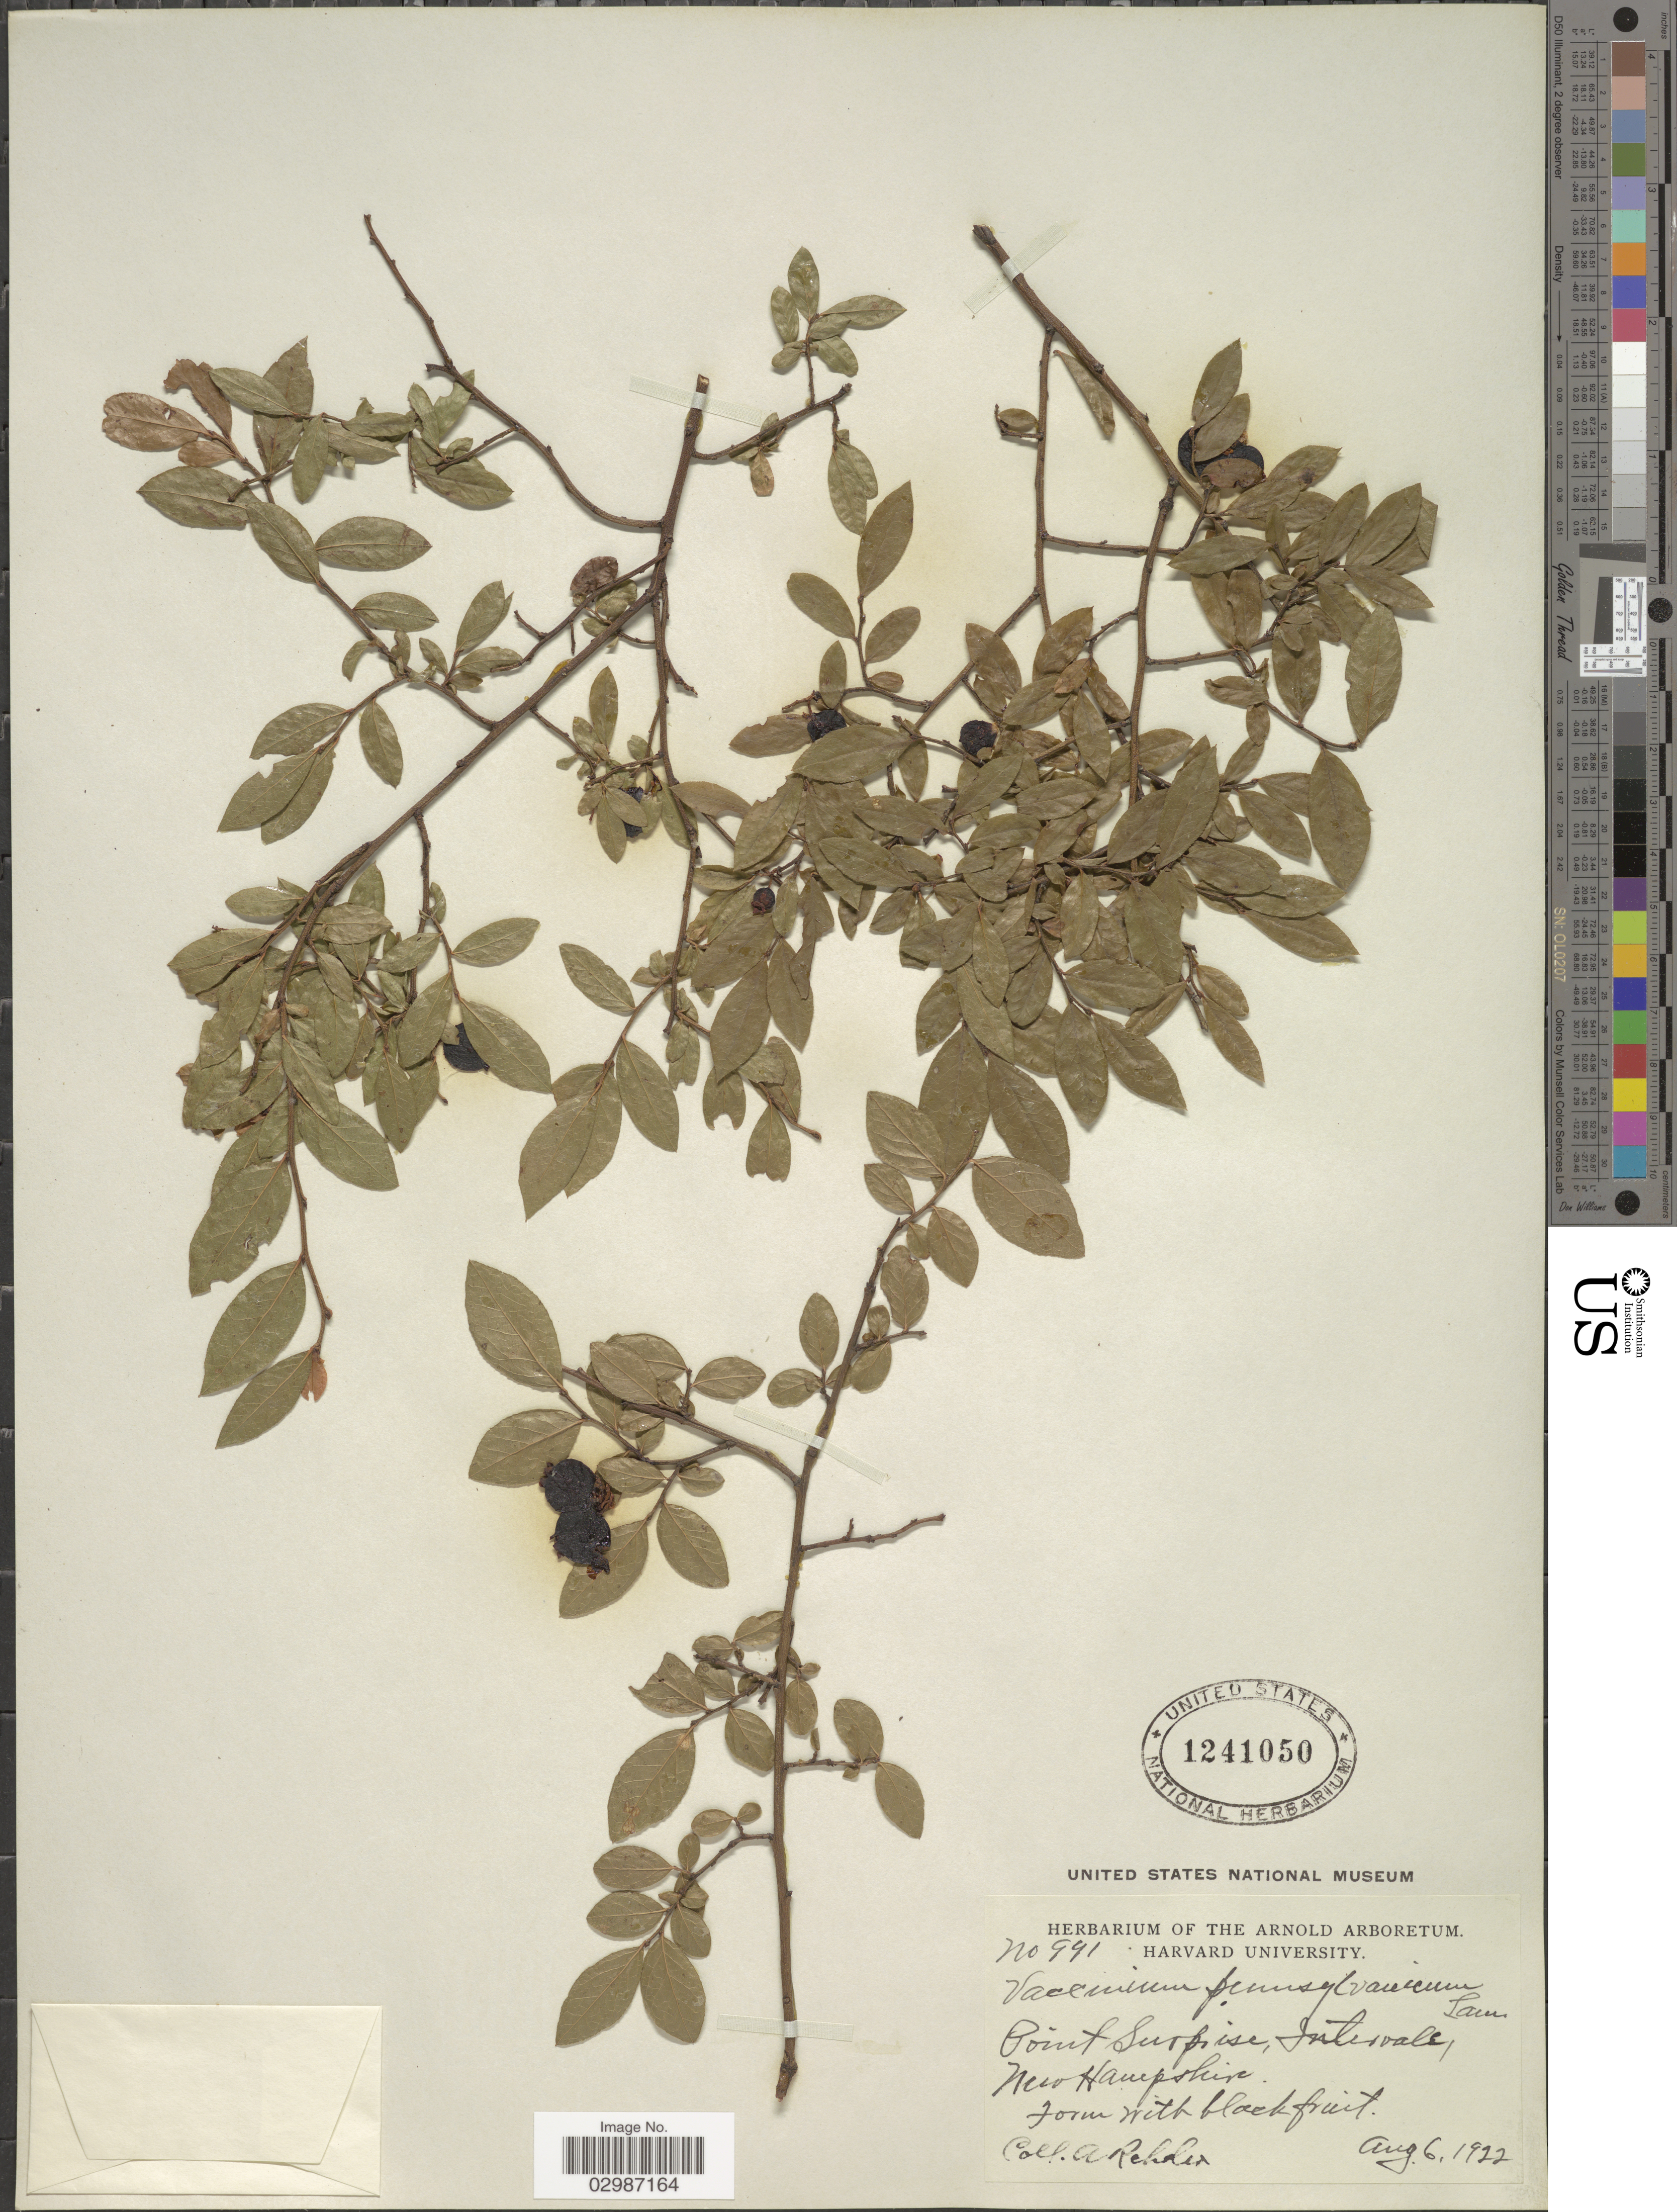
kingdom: Plantae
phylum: Tracheophyta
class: Magnoliopsida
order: Ericales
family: Ericaceae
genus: Vaccinium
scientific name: Vaccinium angustifolium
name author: Aiton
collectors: A. Rehder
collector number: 991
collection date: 1922-08-06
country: United States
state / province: New Hampshire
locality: Point Surprise, Intervale.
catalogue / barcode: US 1241050